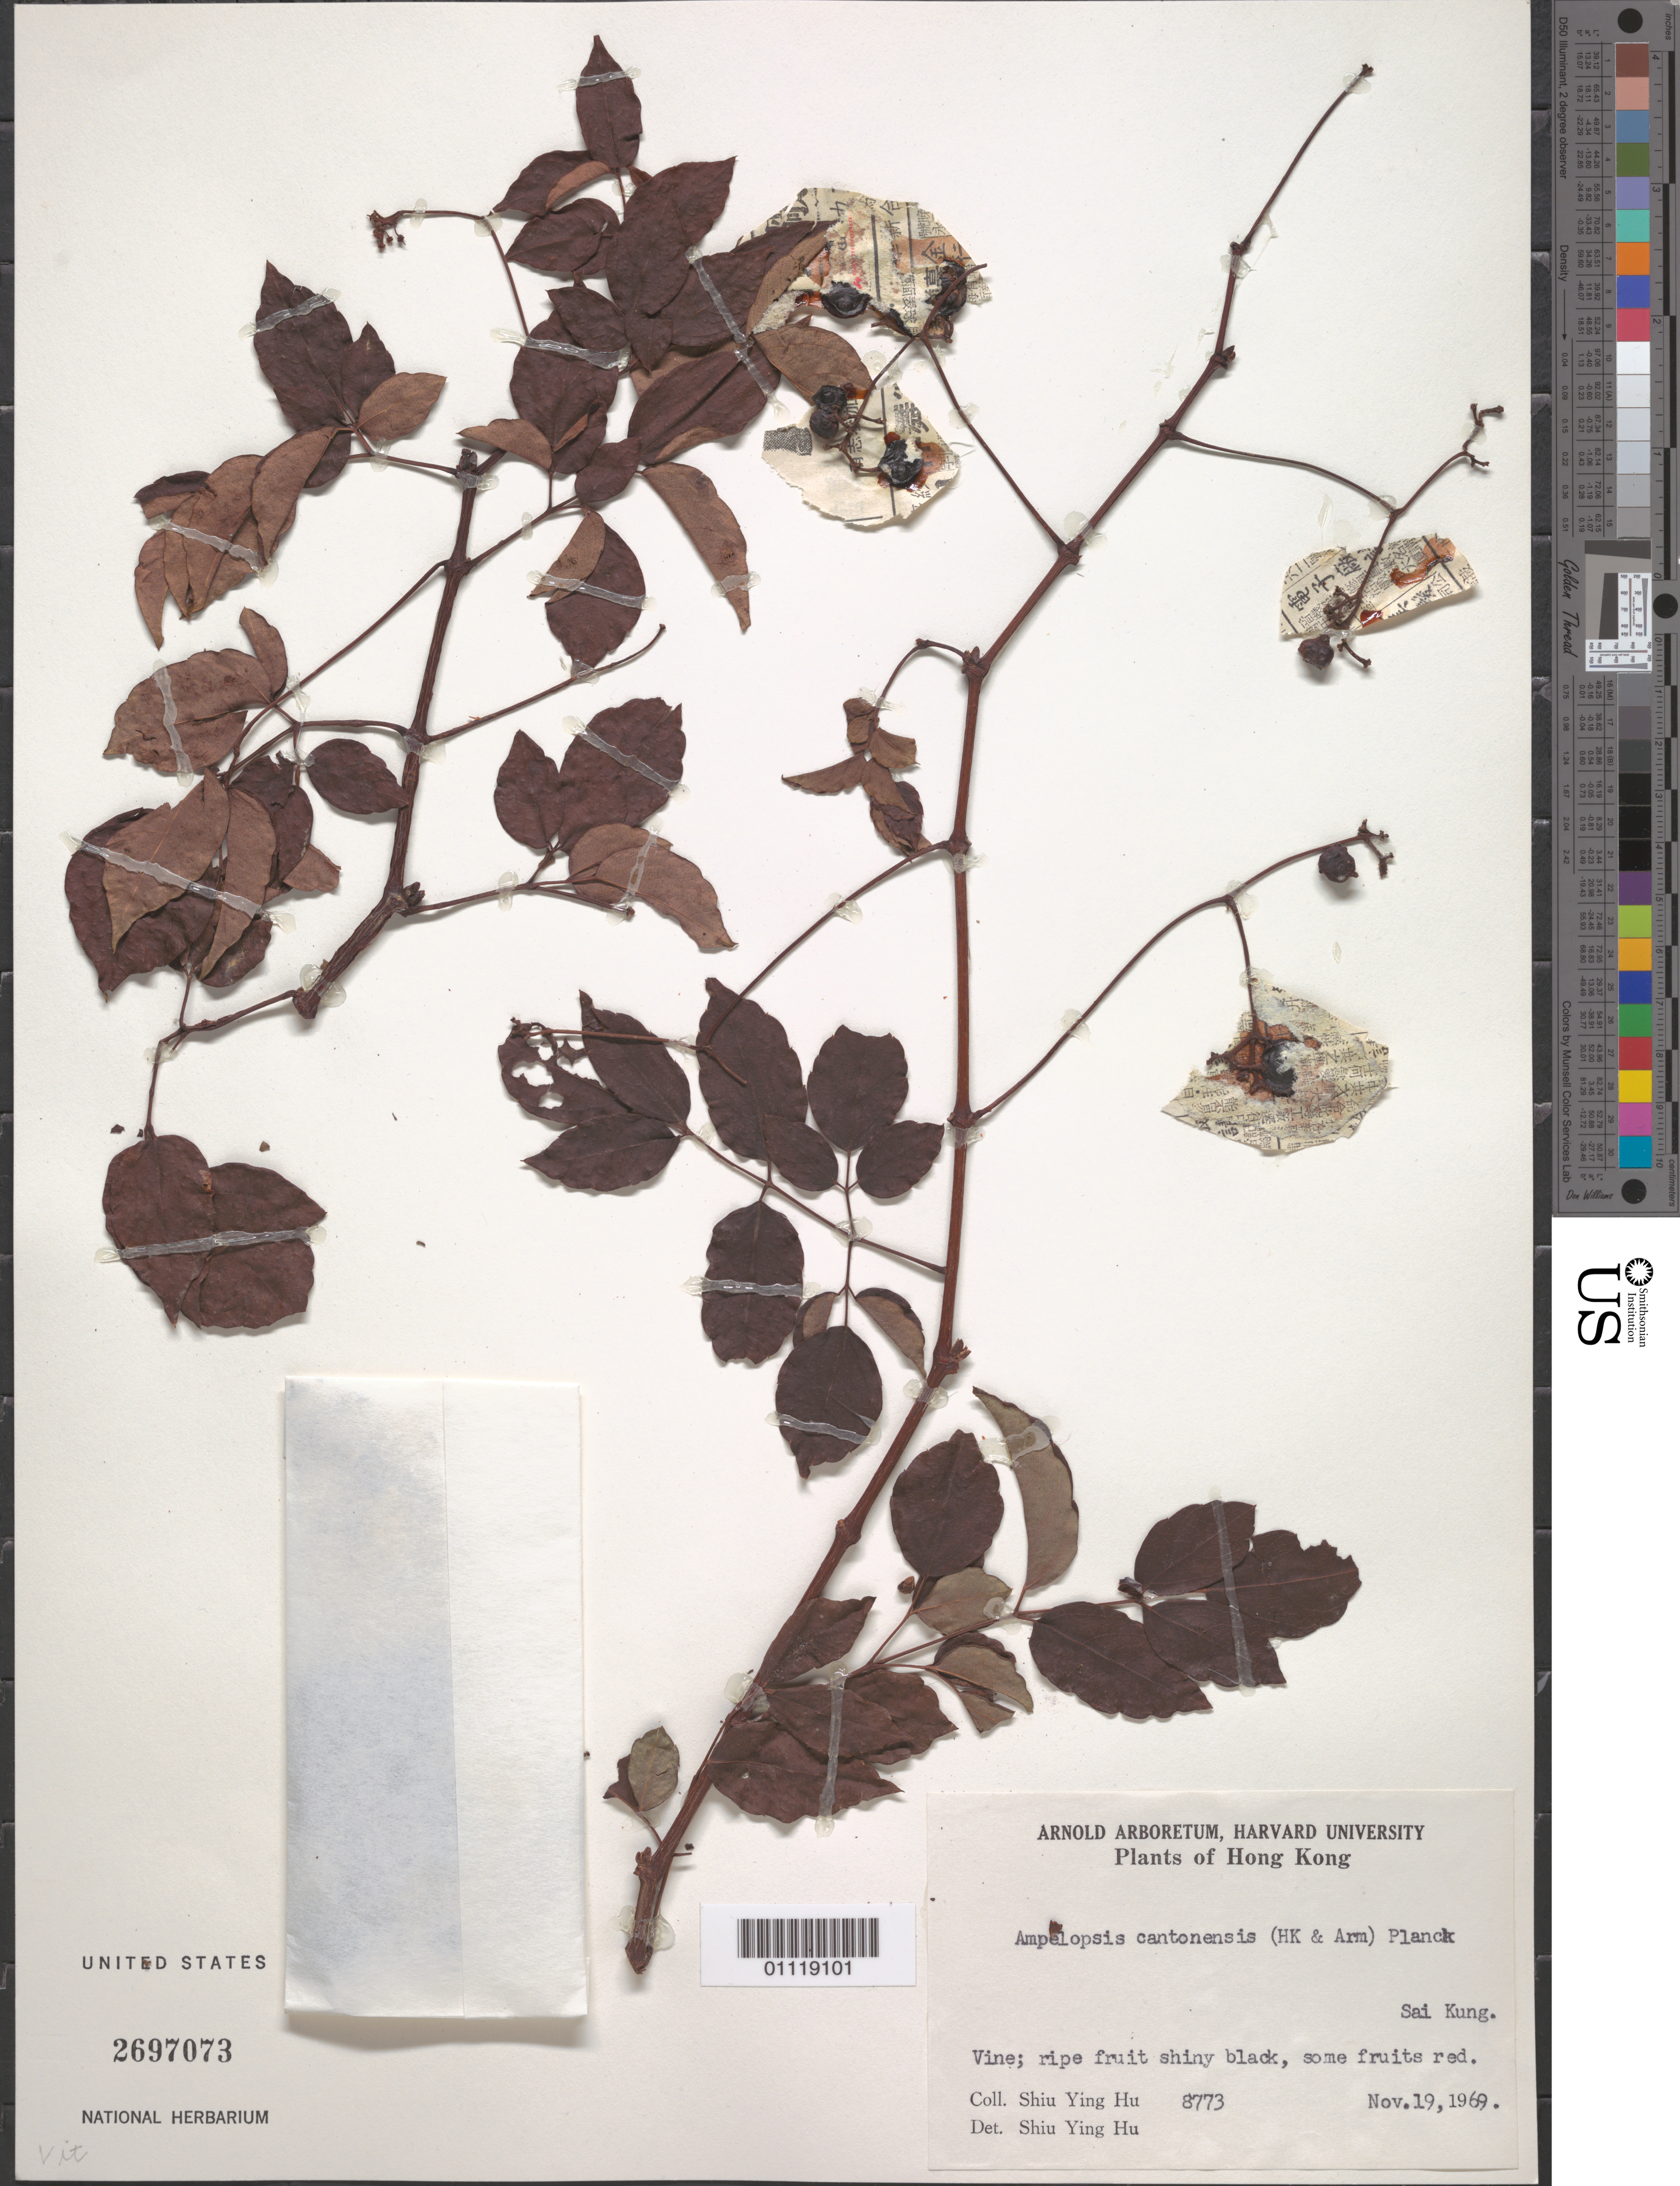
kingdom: Plantae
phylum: Tracheophyta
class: Magnoliopsida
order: Vitales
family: Vitaceae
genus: Ampelopsis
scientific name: Ampelopsis cantoniensis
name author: (W. Hook. & H.J. Arn.) Planch.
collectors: S. Y. Hu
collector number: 8773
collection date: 1969-11-19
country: China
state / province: Hong Kong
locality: Sai Kung.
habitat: Vine.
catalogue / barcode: US 2697073